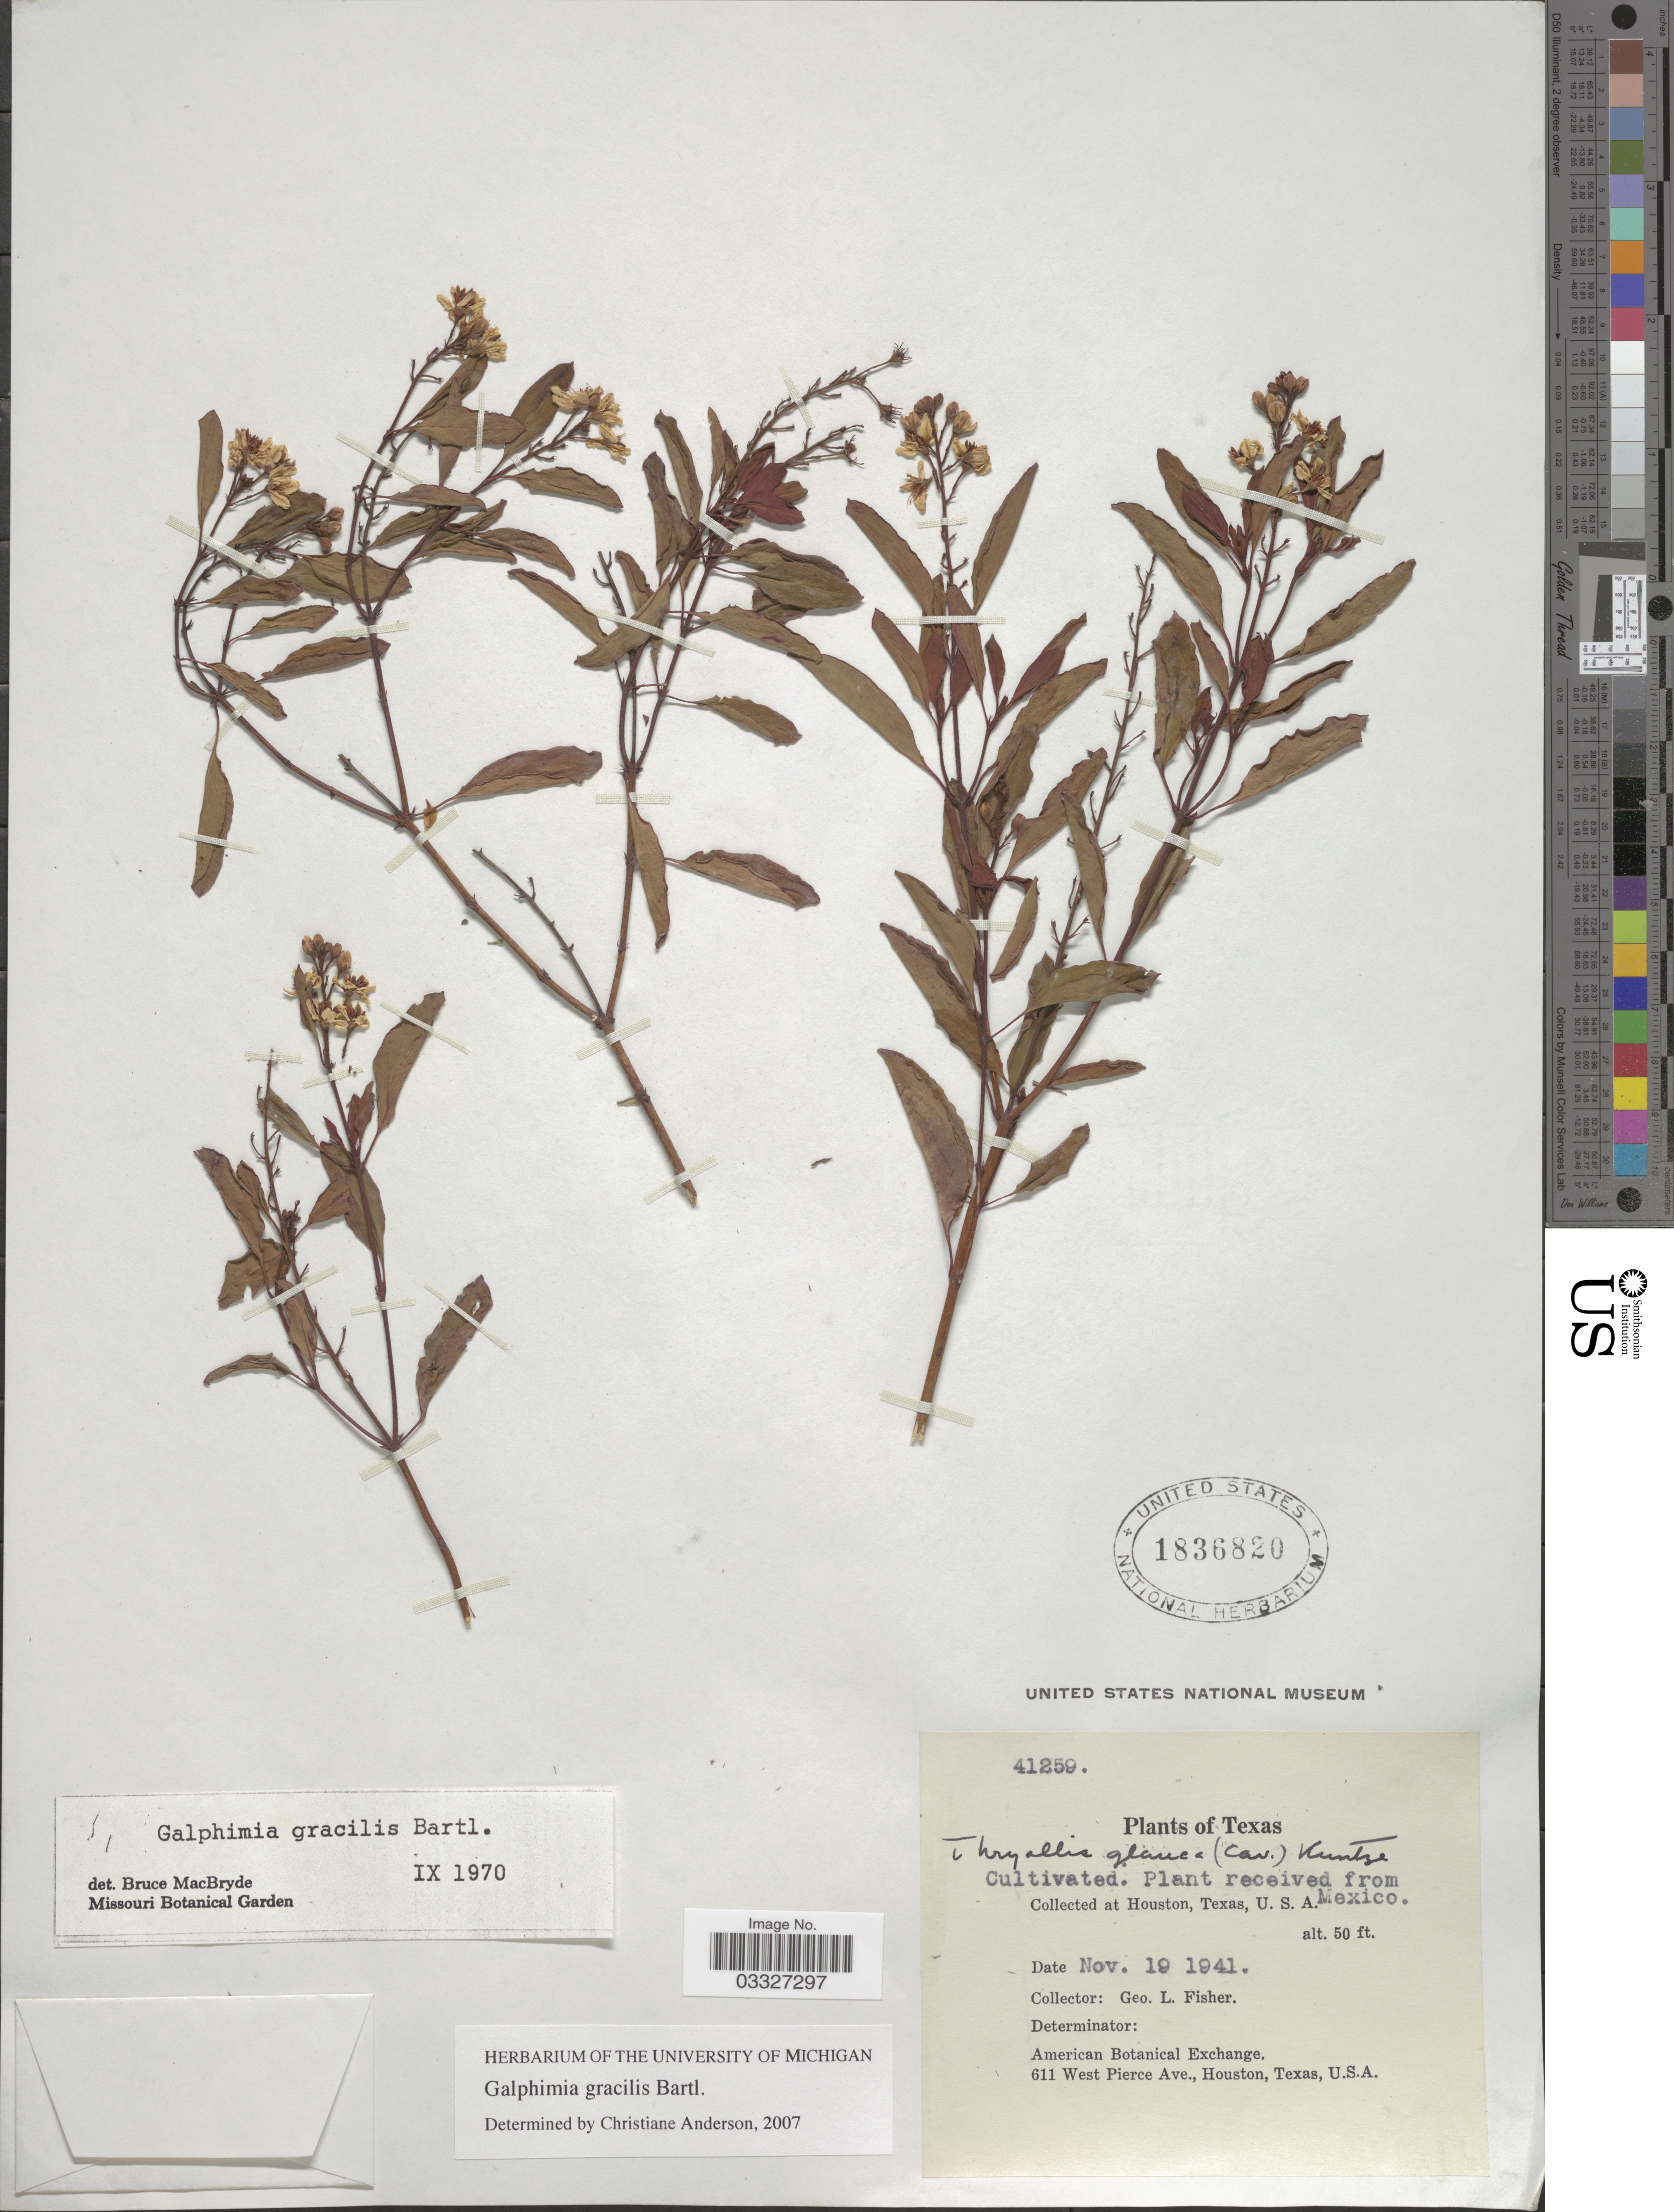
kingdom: Plantae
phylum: Tracheophyta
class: Magnoliopsida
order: Malpighiales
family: Malpighiaceae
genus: Galphimia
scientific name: Galphimia glauca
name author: Cav.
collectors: G. L. Fisher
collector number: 41259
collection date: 1941-11-19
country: Mexico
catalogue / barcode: US 1836820